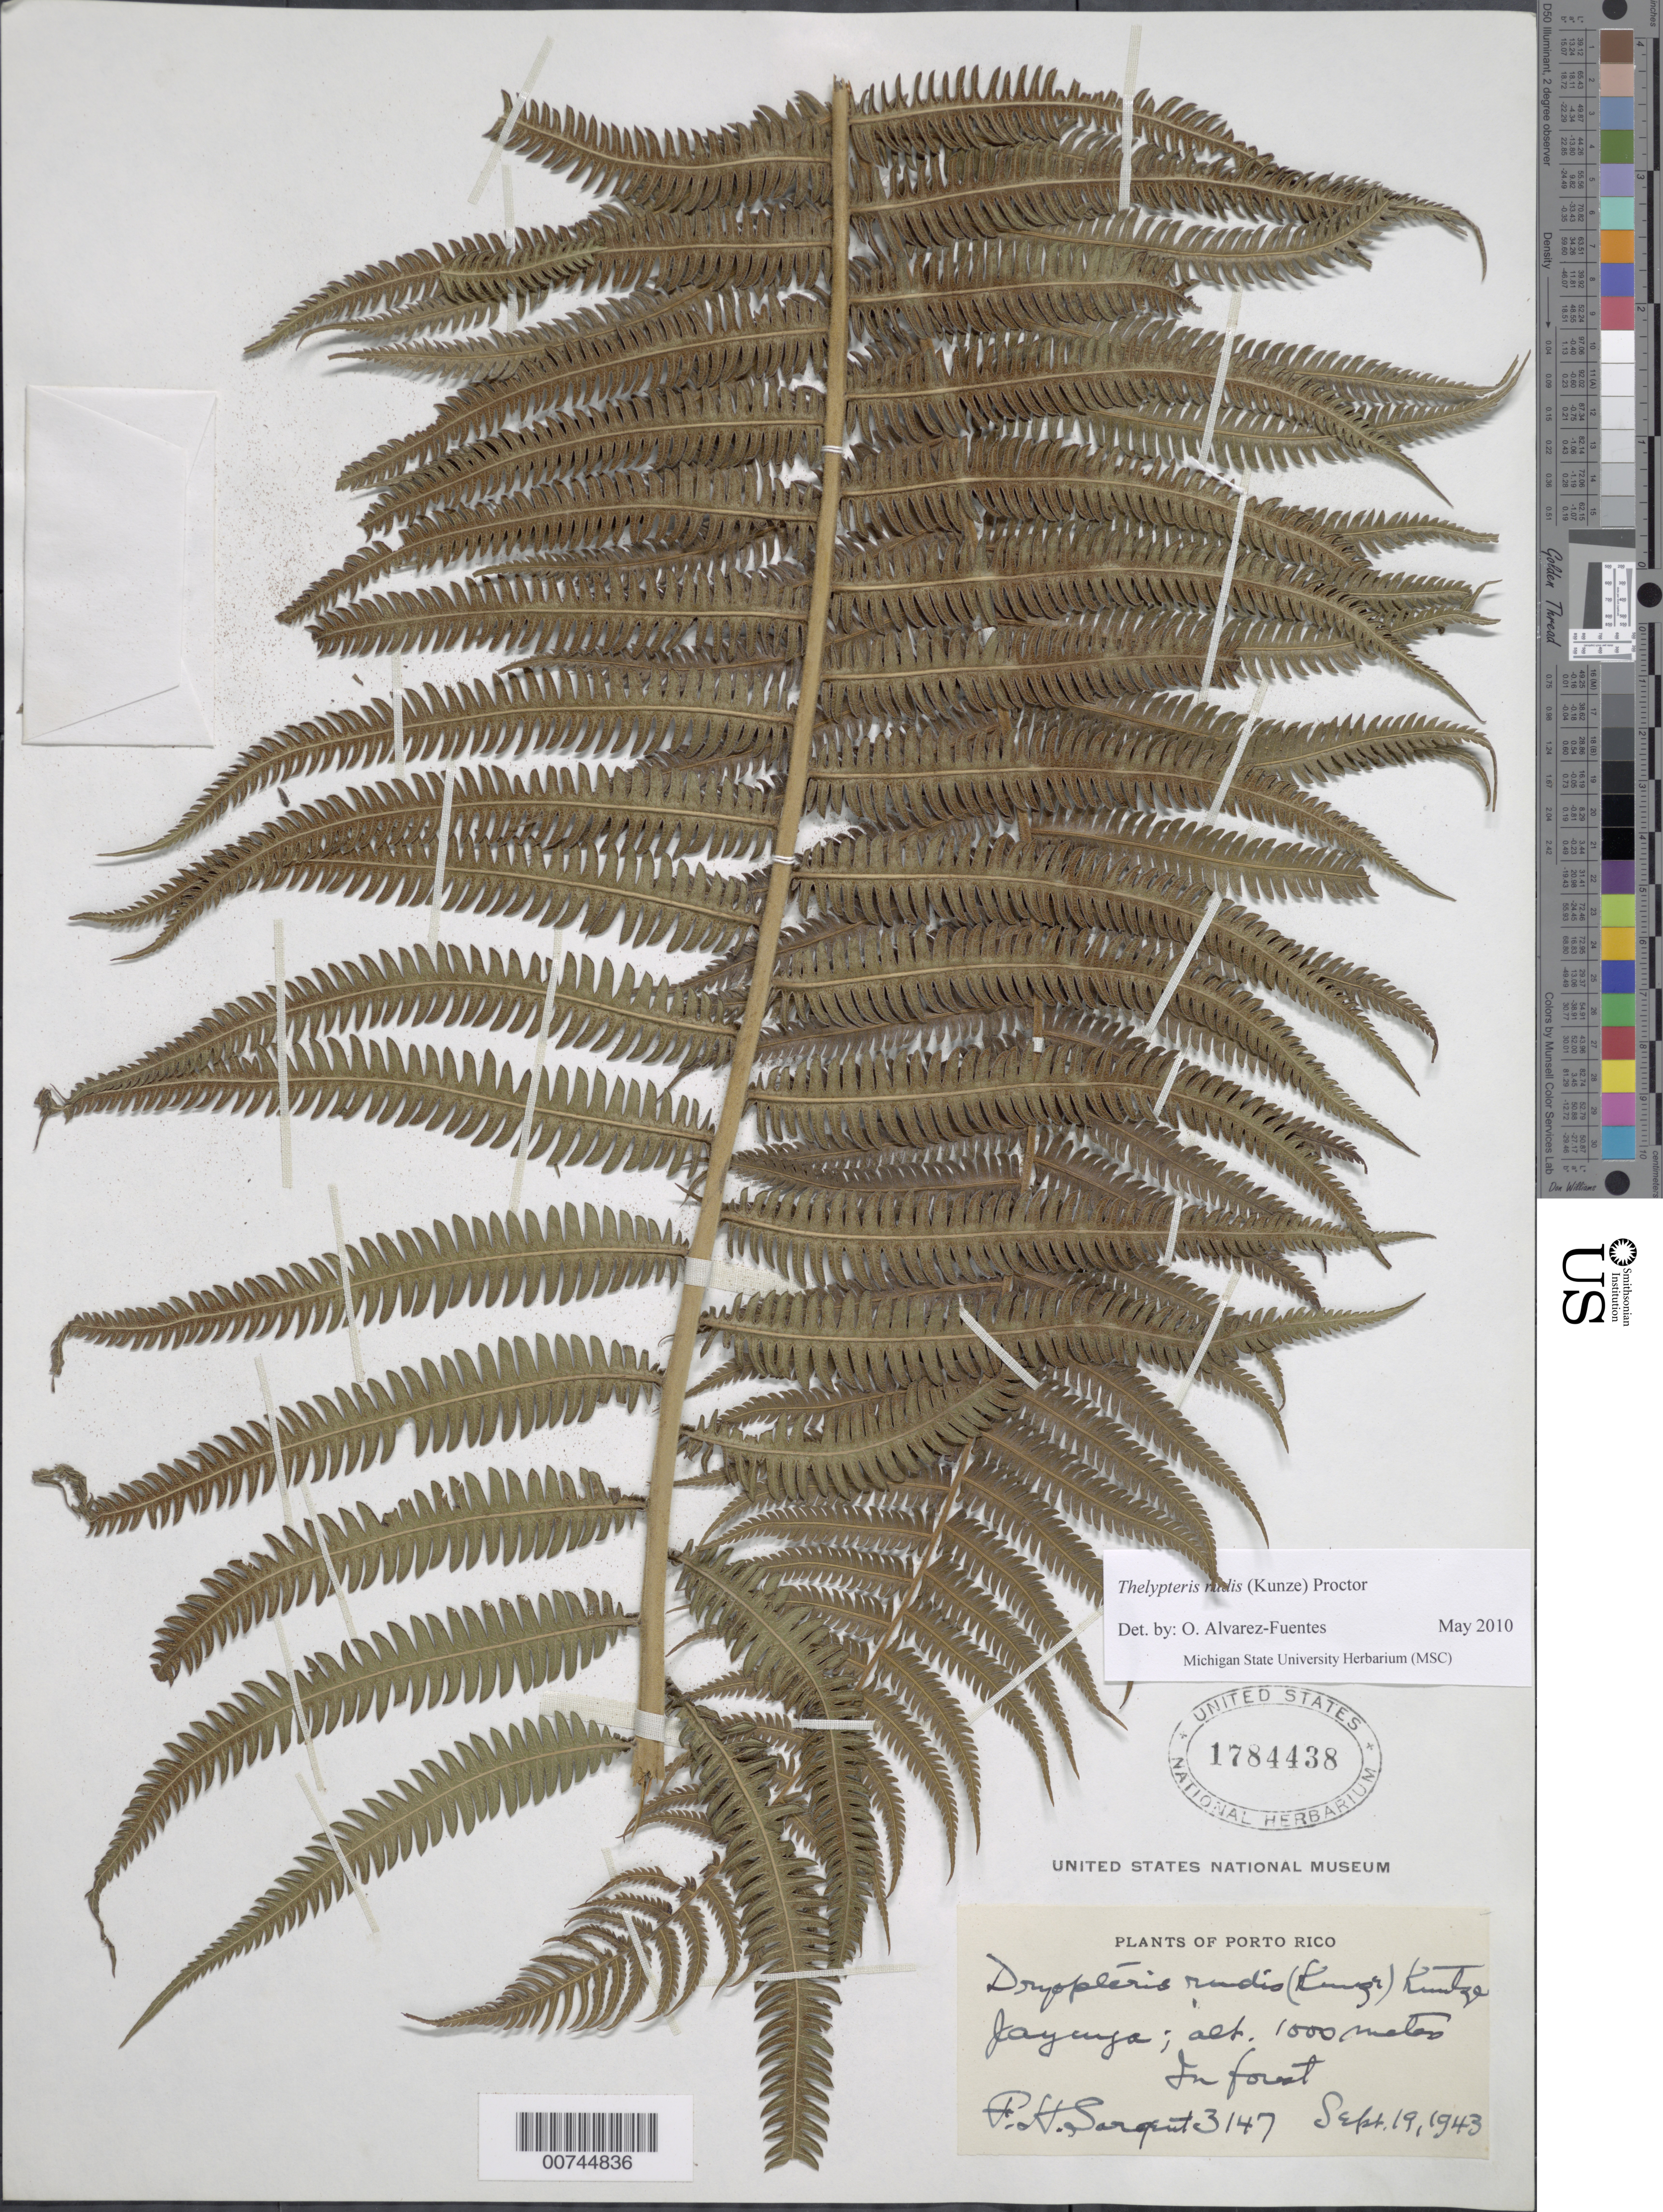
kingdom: Plantae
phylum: Tracheophyta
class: Polypodiopsida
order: Polypodiales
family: Thelypteridaceae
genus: Amauropelta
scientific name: Amauropelta rudis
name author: (Kunze) Pic. Serm.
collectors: F. H. Sargent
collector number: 3147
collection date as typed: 19 Sep 1943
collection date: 1943-09-19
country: Puerto Rico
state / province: Jayuya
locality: Jayuya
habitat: In forest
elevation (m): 1000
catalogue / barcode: US 1784438